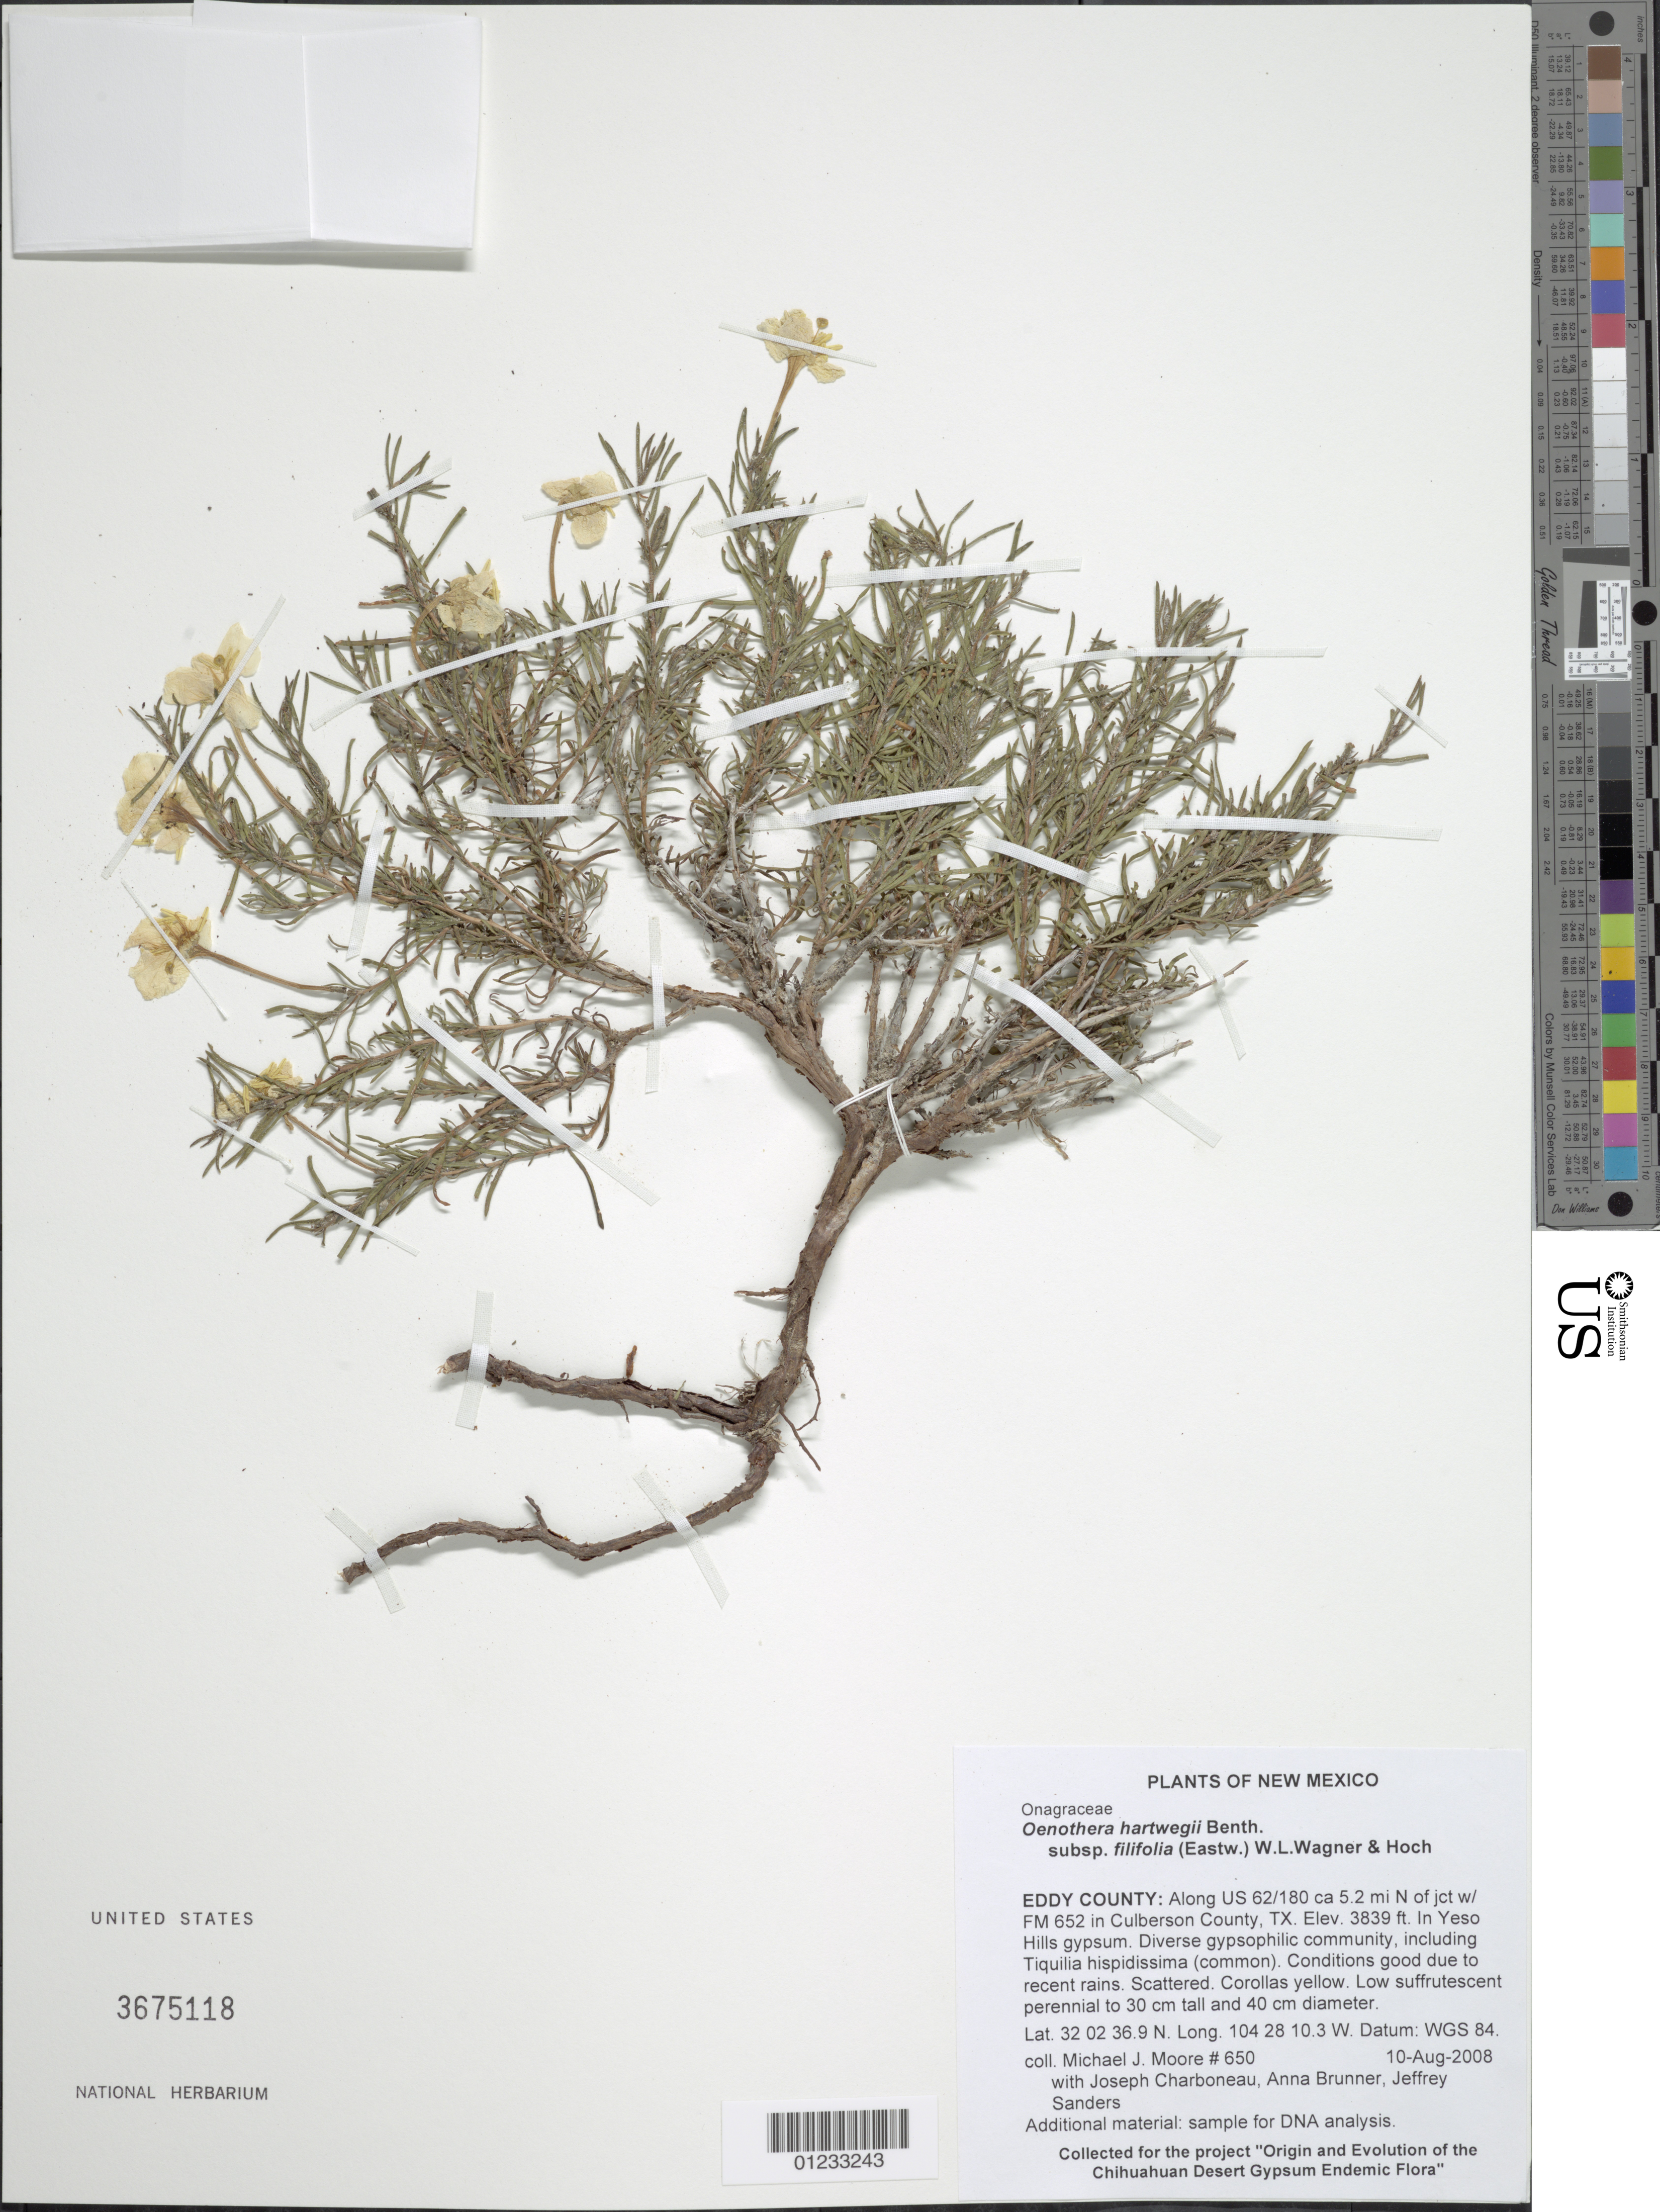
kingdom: Plantae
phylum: Tracheophyta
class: Magnoliopsida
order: Myrtales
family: Onagraceae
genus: Oenothera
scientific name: Oenothera hartwegii subsp. filifolia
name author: (Eastw.) W.L. Wagner & Hoch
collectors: M. J. Moore, J. L. M. Charboneau, A. Brunner & J. Sanders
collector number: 650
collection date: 2004-08-09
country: United States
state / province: New Mexico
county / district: Eddy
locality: Along US 62/180 ca 5.2 mi N of jct w/ FM 652 in Culberson County, TX.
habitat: In Yeso Hills gypsum. Diverse gypsophilic community, including Tiquilia hispidissima (common). Conditions good due to recent rains.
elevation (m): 1170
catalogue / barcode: US 3675118